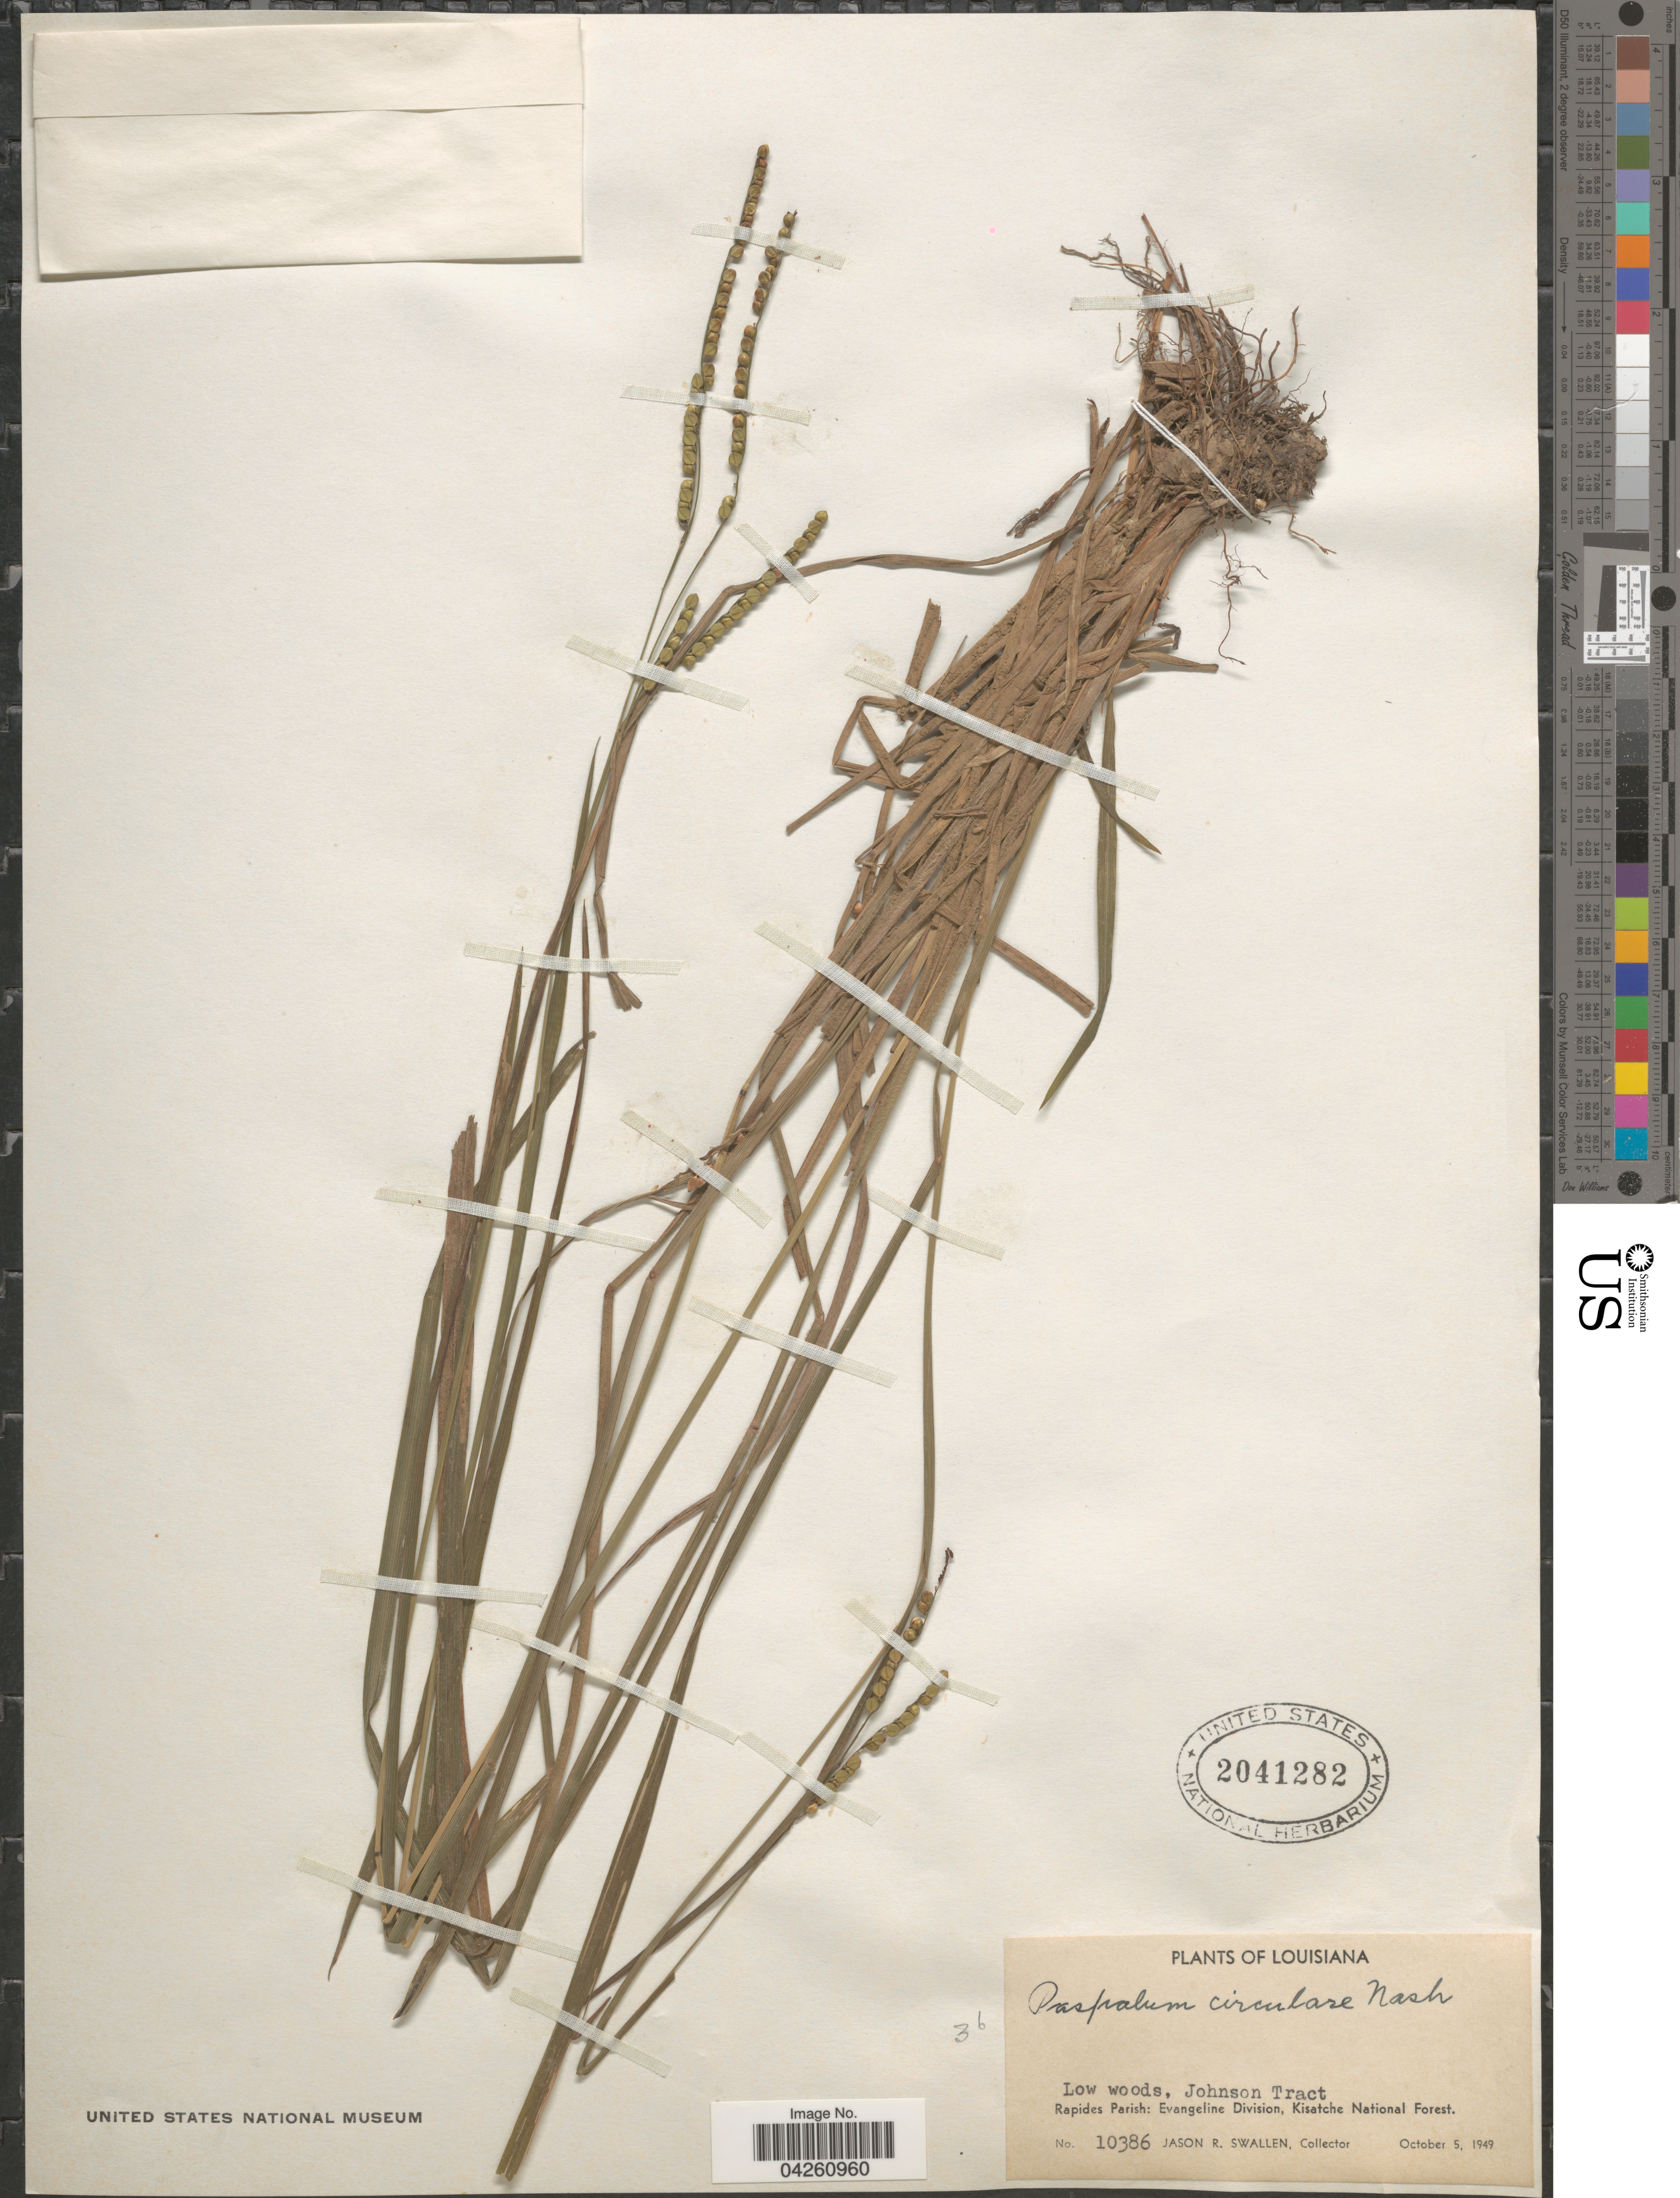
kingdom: Plantae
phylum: Tracheophyta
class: Liliopsida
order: Poales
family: Poaceae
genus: Paspalum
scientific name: Paspalum circulare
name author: Nash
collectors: J. R. Swallen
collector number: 10386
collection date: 1949-10-05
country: United States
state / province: Louisiana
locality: Low woods, Johnson Tract. Rapides Parish: Evangeline Division, Kisatche National Forest.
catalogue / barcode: US 2041282